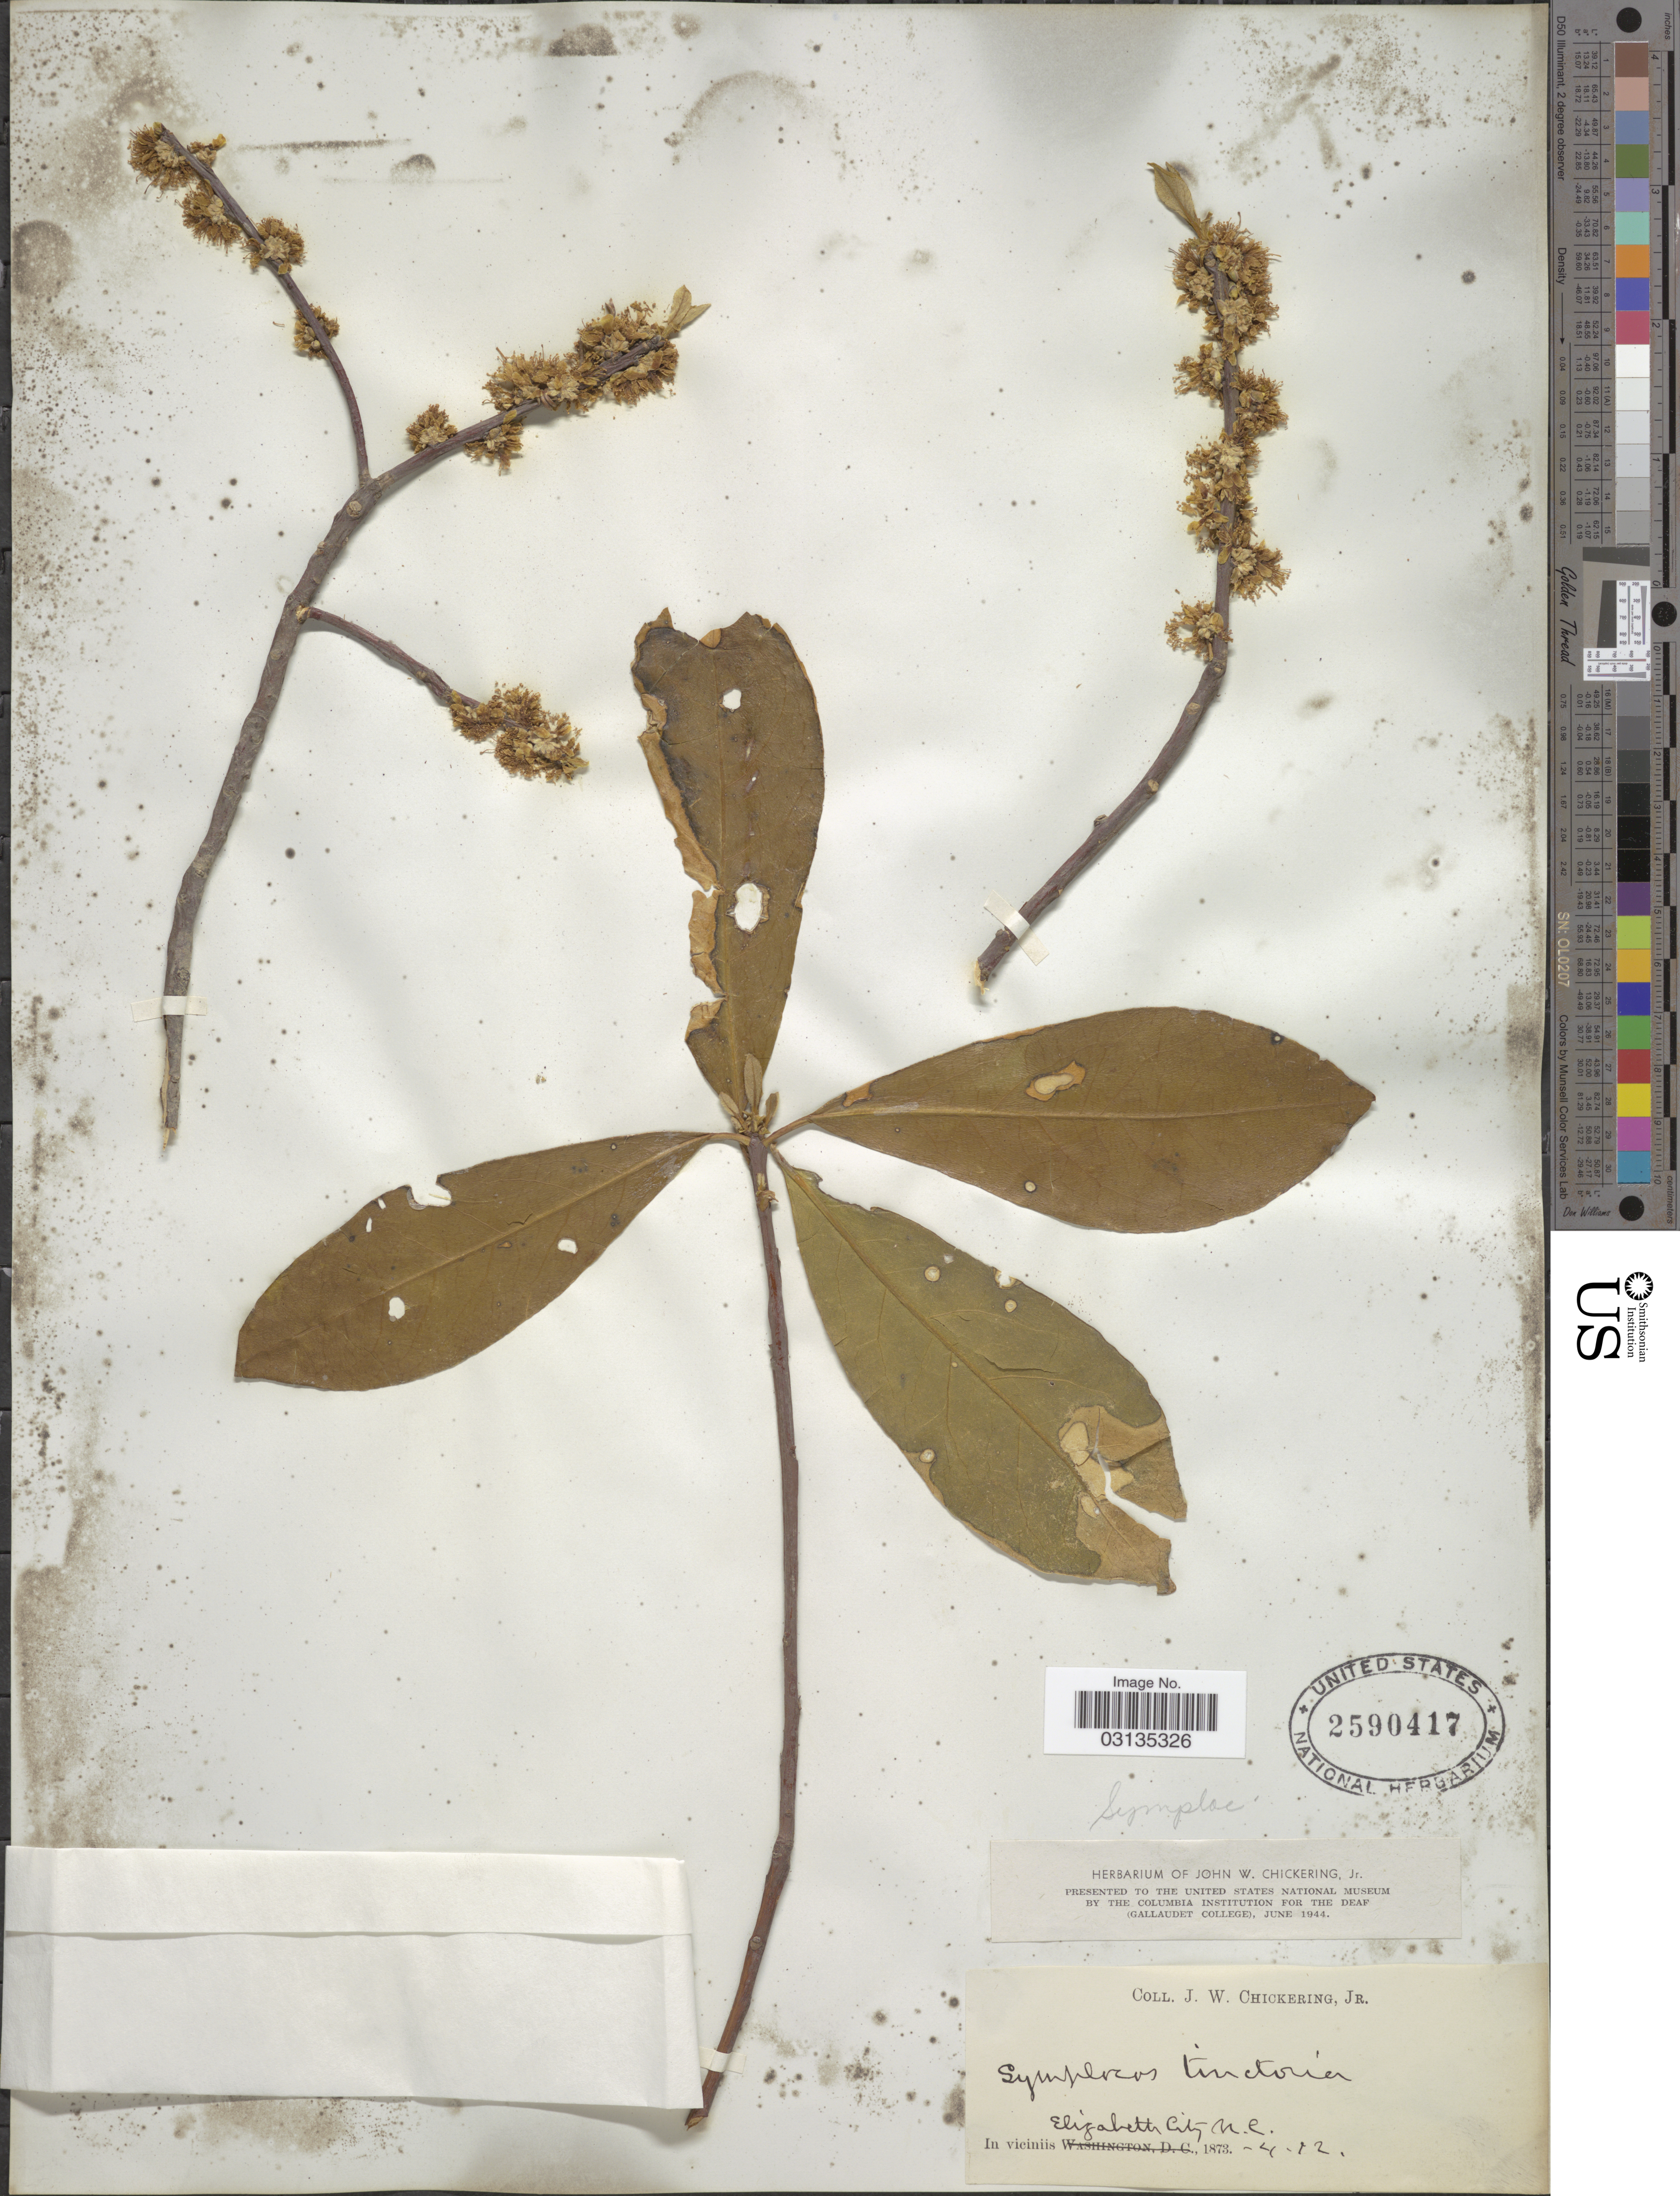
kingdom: Plantae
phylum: Tracheophyta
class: Magnoliopsida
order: Ericales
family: Symplocaceae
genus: Symplocos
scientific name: Symplocos tinctoria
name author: (L.) L'Hér.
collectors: J. W. Chickering Jr.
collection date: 1873-04-12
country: United States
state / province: North Carolina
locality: In viciniis Elizabeth City.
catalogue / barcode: US 2590417